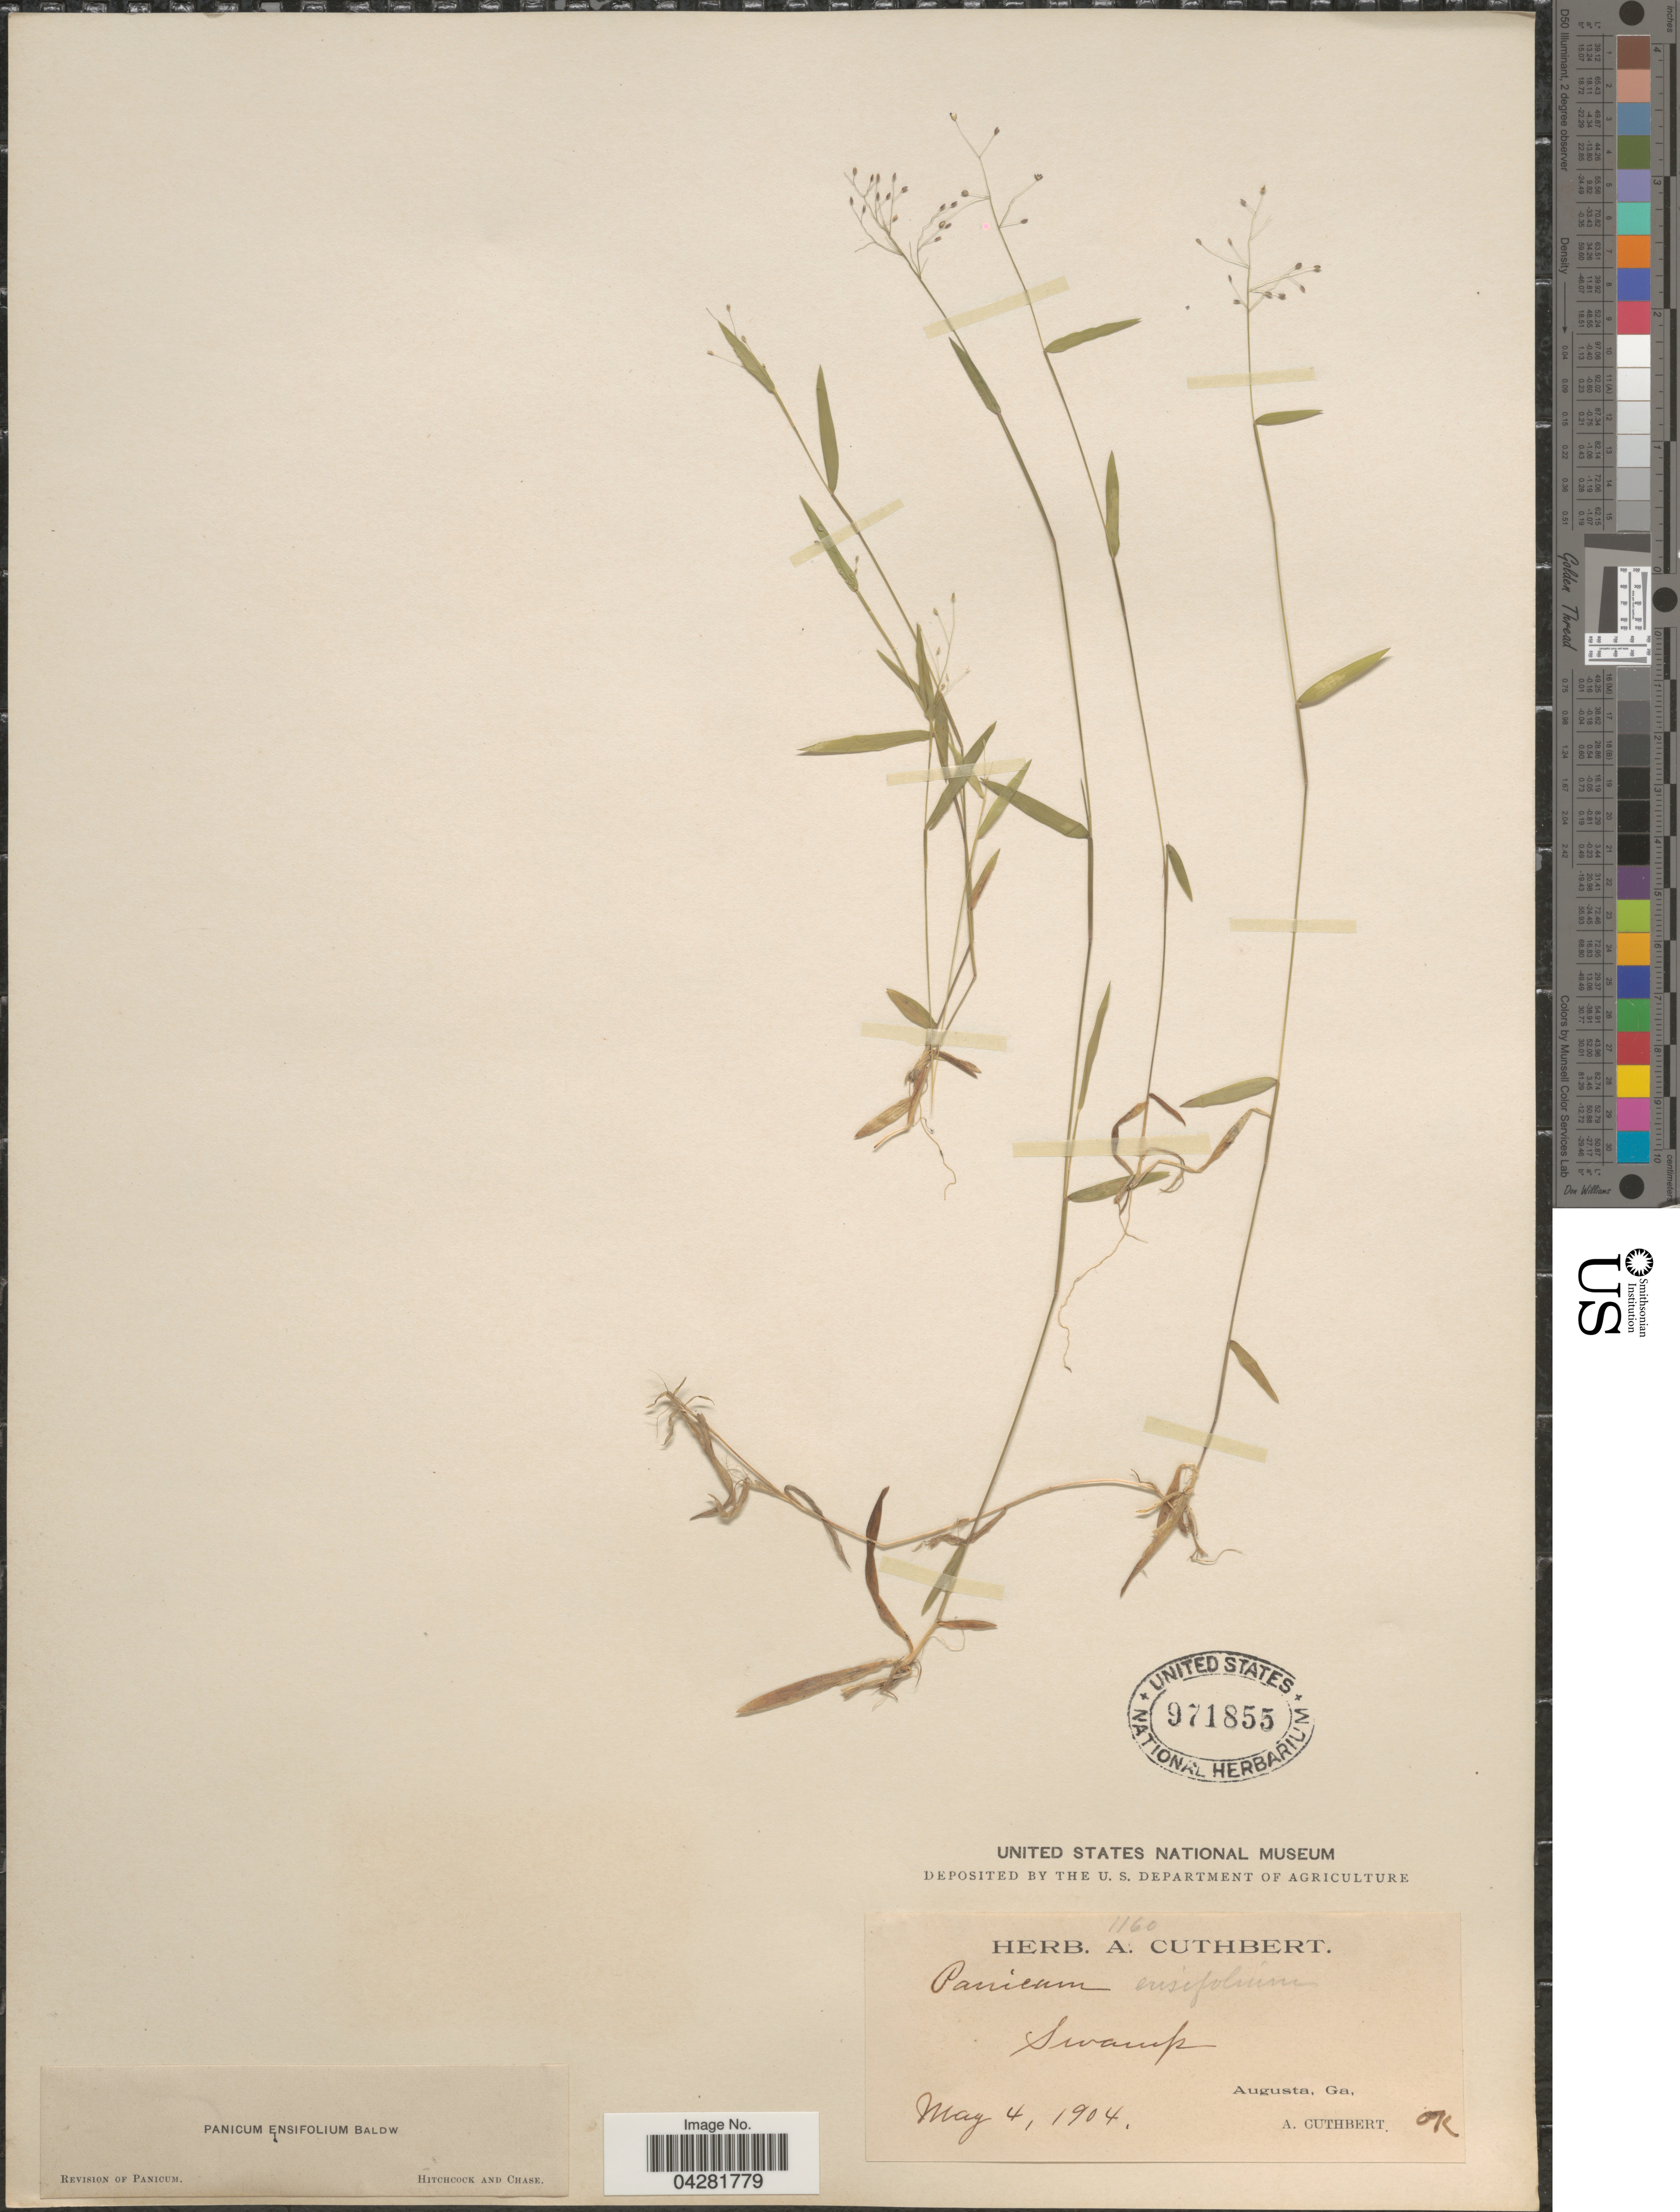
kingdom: Plantae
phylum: Tracheophyta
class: Liliopsida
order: Poales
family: Poaceae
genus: Dichanthelium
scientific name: Dichanthelium ensifolium var. ensifolium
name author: (Baldwin ex Elliot) Gould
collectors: A. Cuthbert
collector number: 1160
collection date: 1904-05-04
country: United States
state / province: Georgia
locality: Augusta.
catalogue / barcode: US 971855